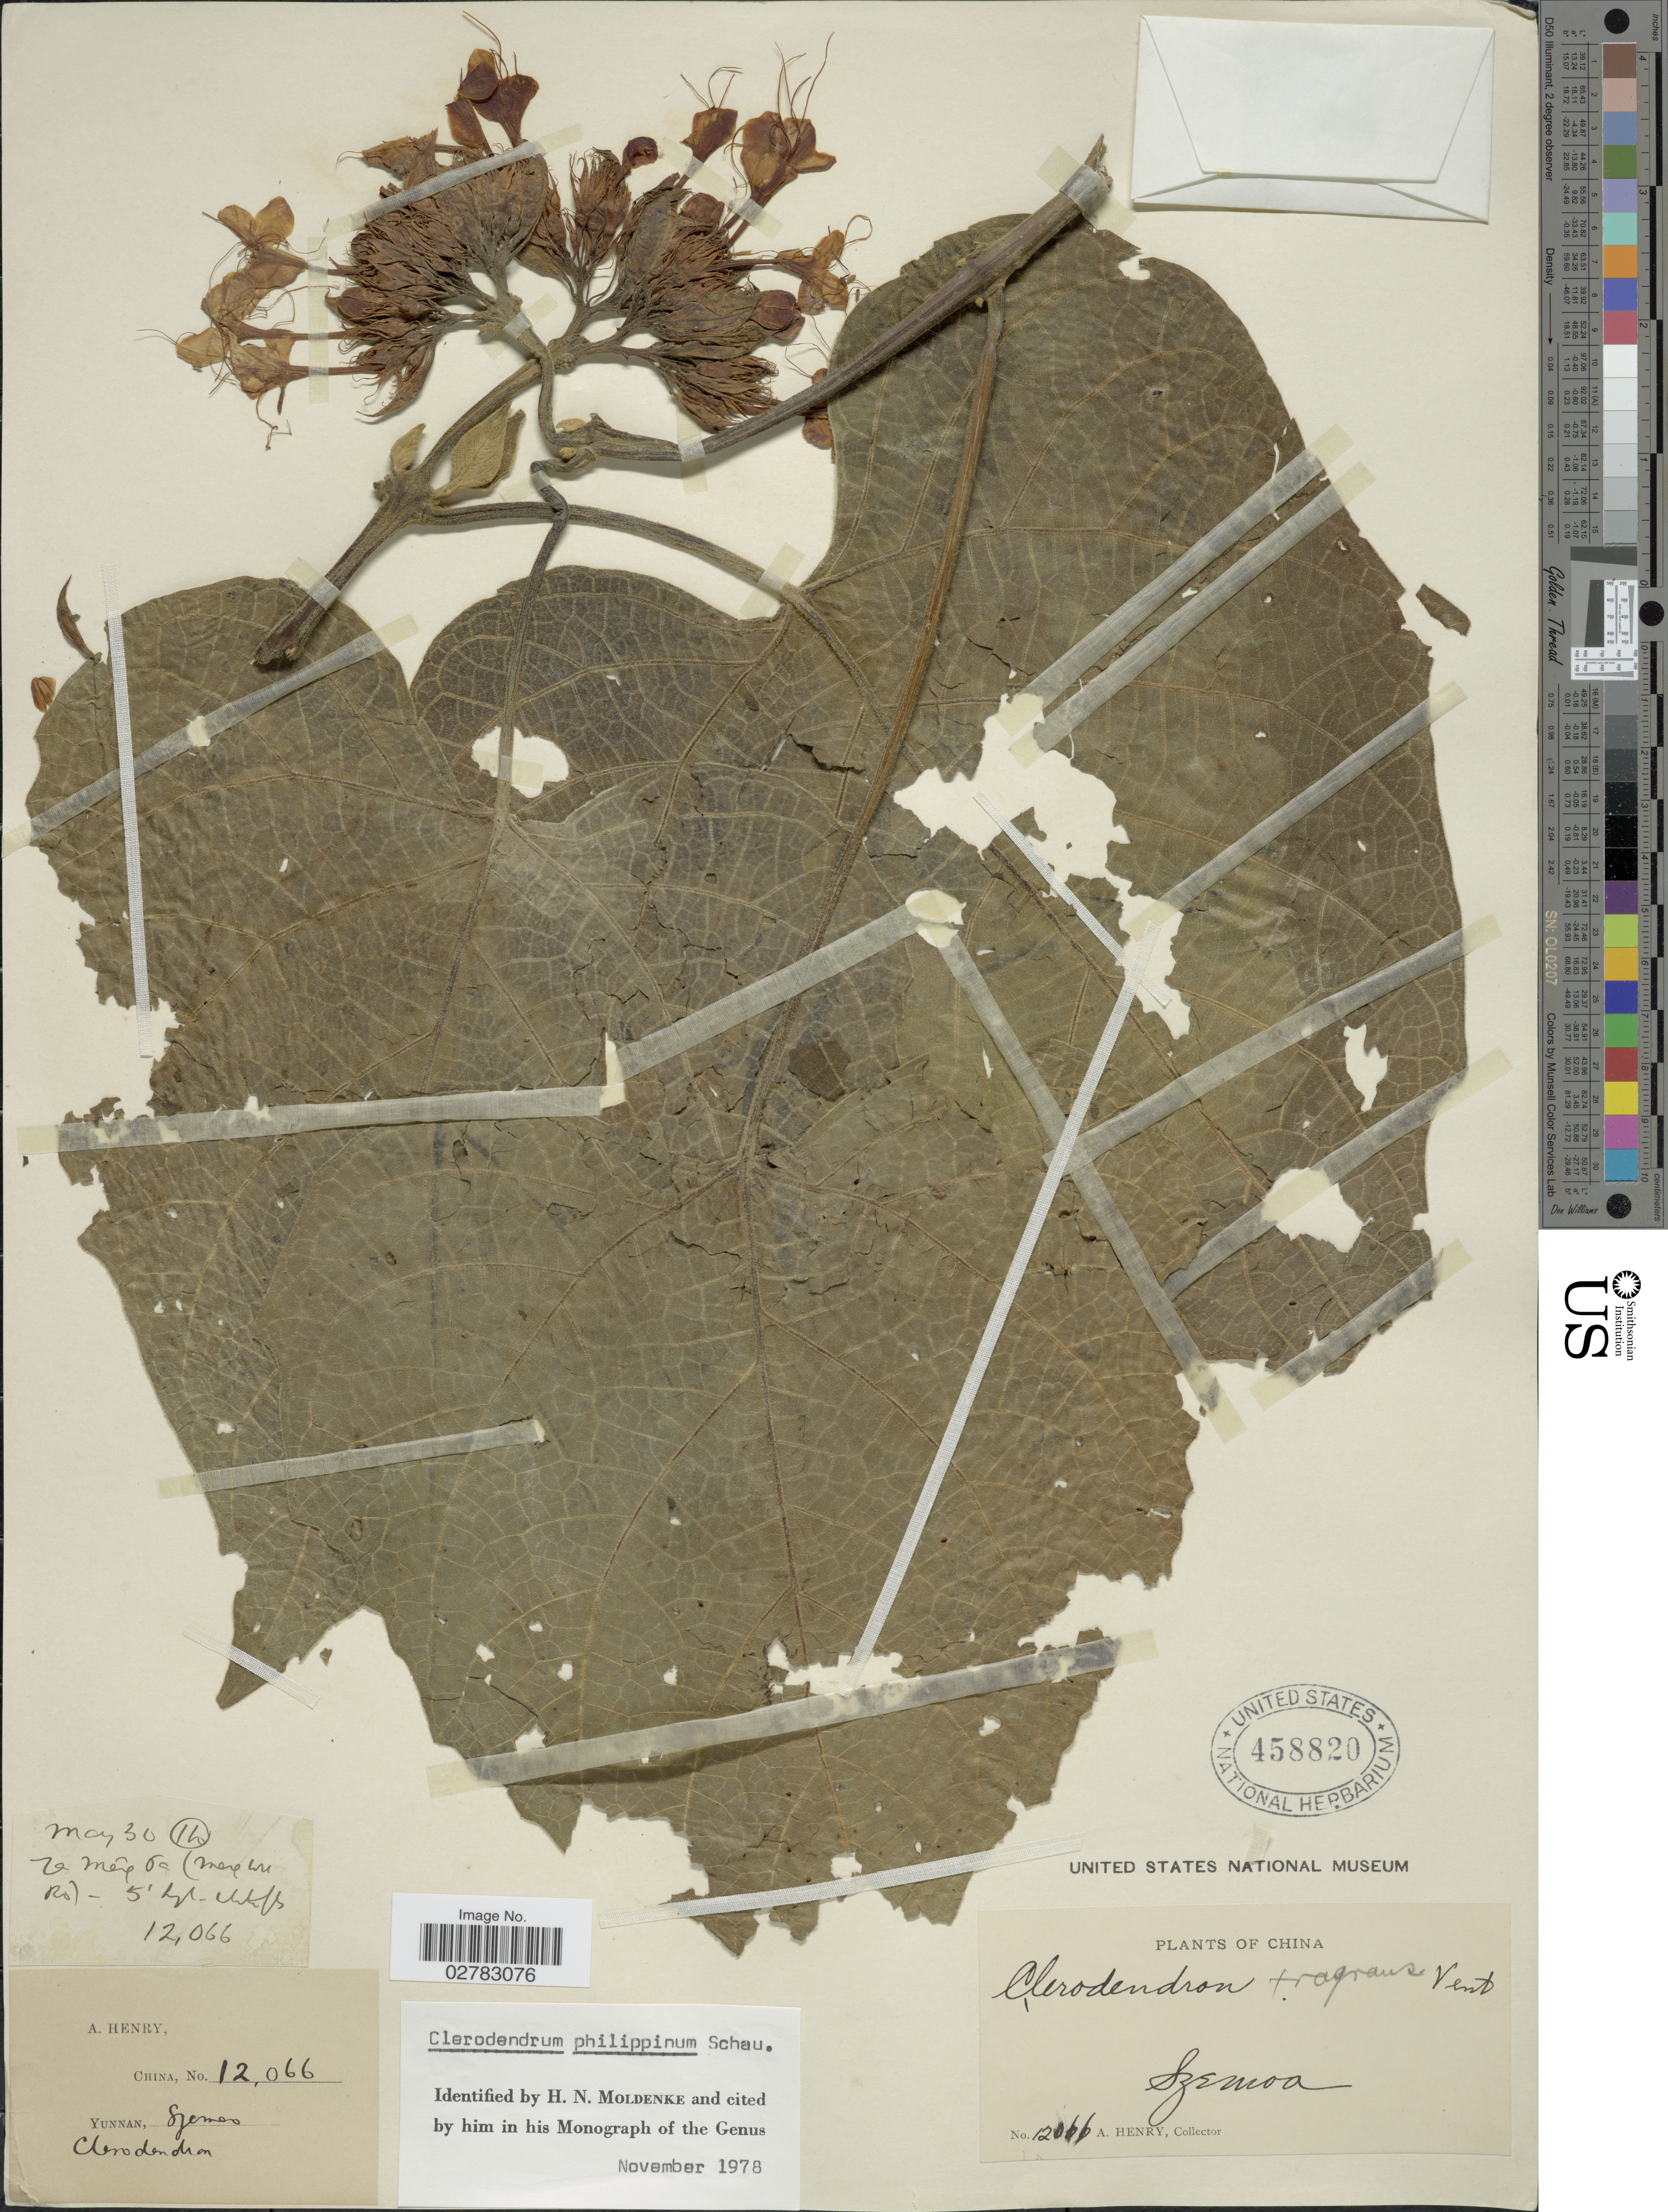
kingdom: Plantae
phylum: Tracheophyta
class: Magnoliopsida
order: Lamiales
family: Lamiaceae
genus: Clerodendrum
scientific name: Clerodendrum philippinum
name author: Schauer in DC.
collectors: A. Henry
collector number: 12066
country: China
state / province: Yunnan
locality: Szemoa.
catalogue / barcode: US 458820